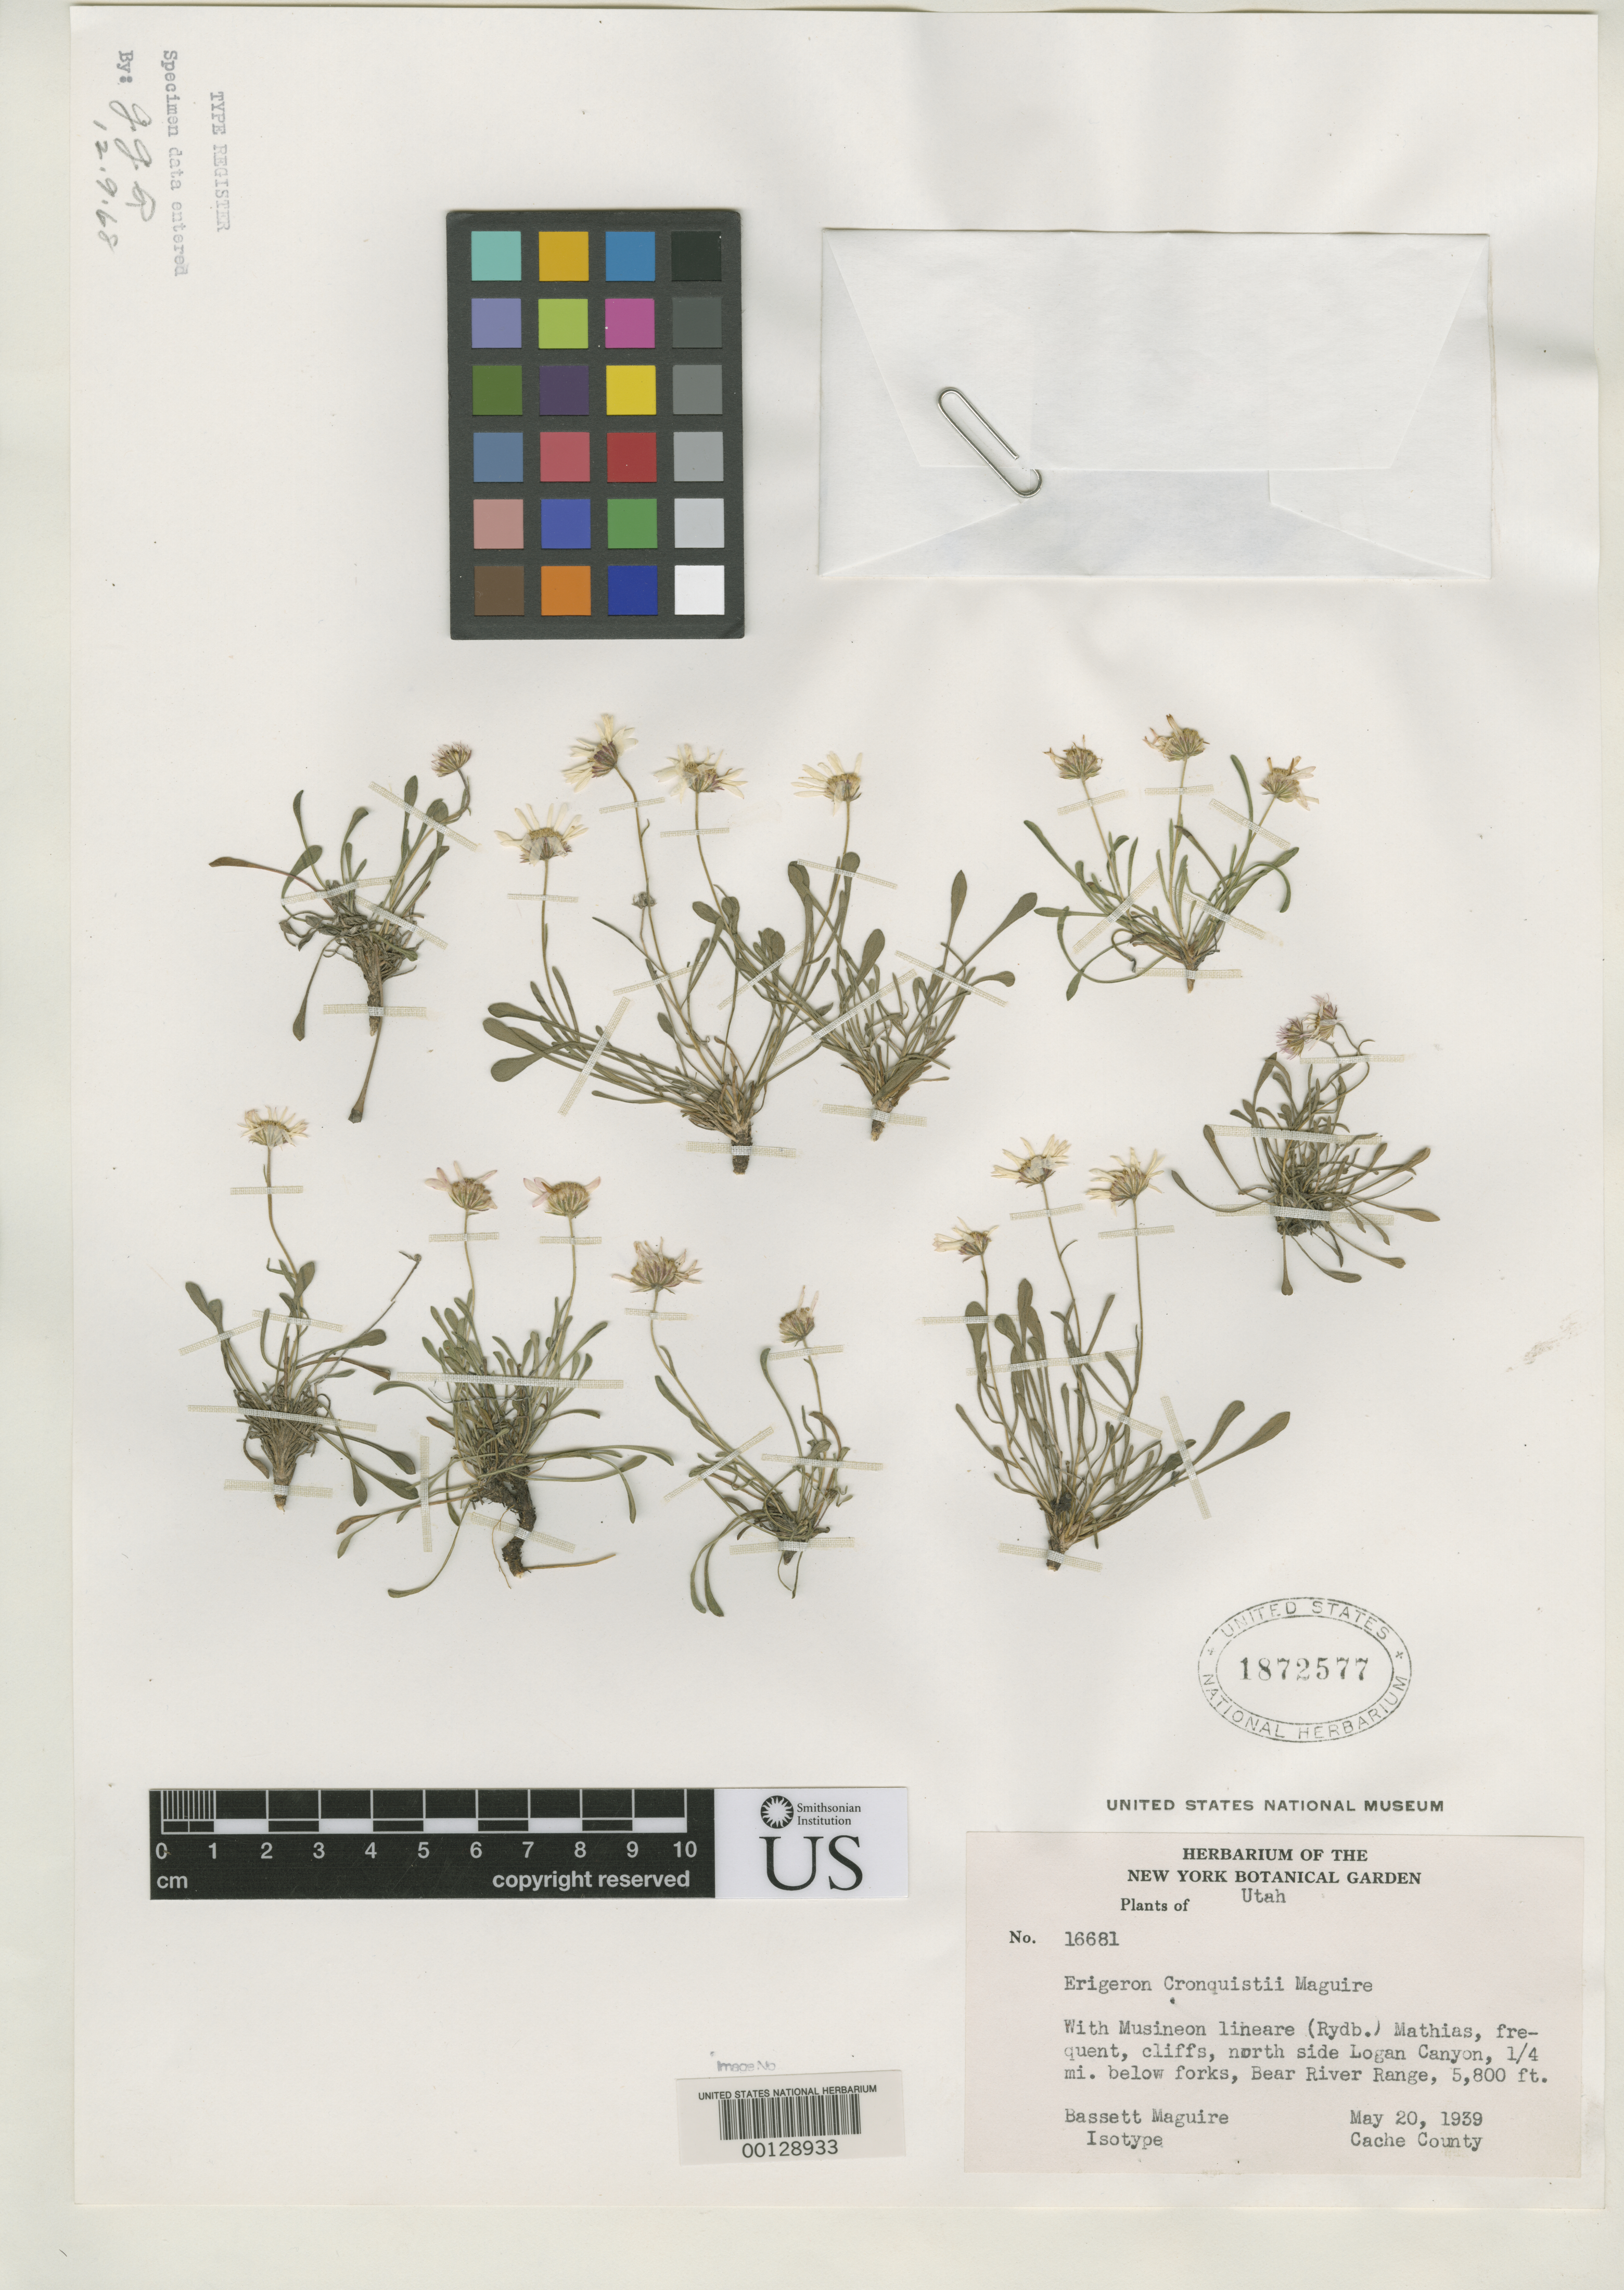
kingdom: Plantae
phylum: Tracheophyta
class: Magnoliopsida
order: Asterales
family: Asteraceae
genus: Erigeron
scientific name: Erigeron cronquistii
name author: Maguire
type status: Isotype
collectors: B. Maguire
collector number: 16681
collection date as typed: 20 May 1939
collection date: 1939-05-20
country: United States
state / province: Utah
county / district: Cache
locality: Logan Canyon.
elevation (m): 1768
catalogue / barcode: US 1872577